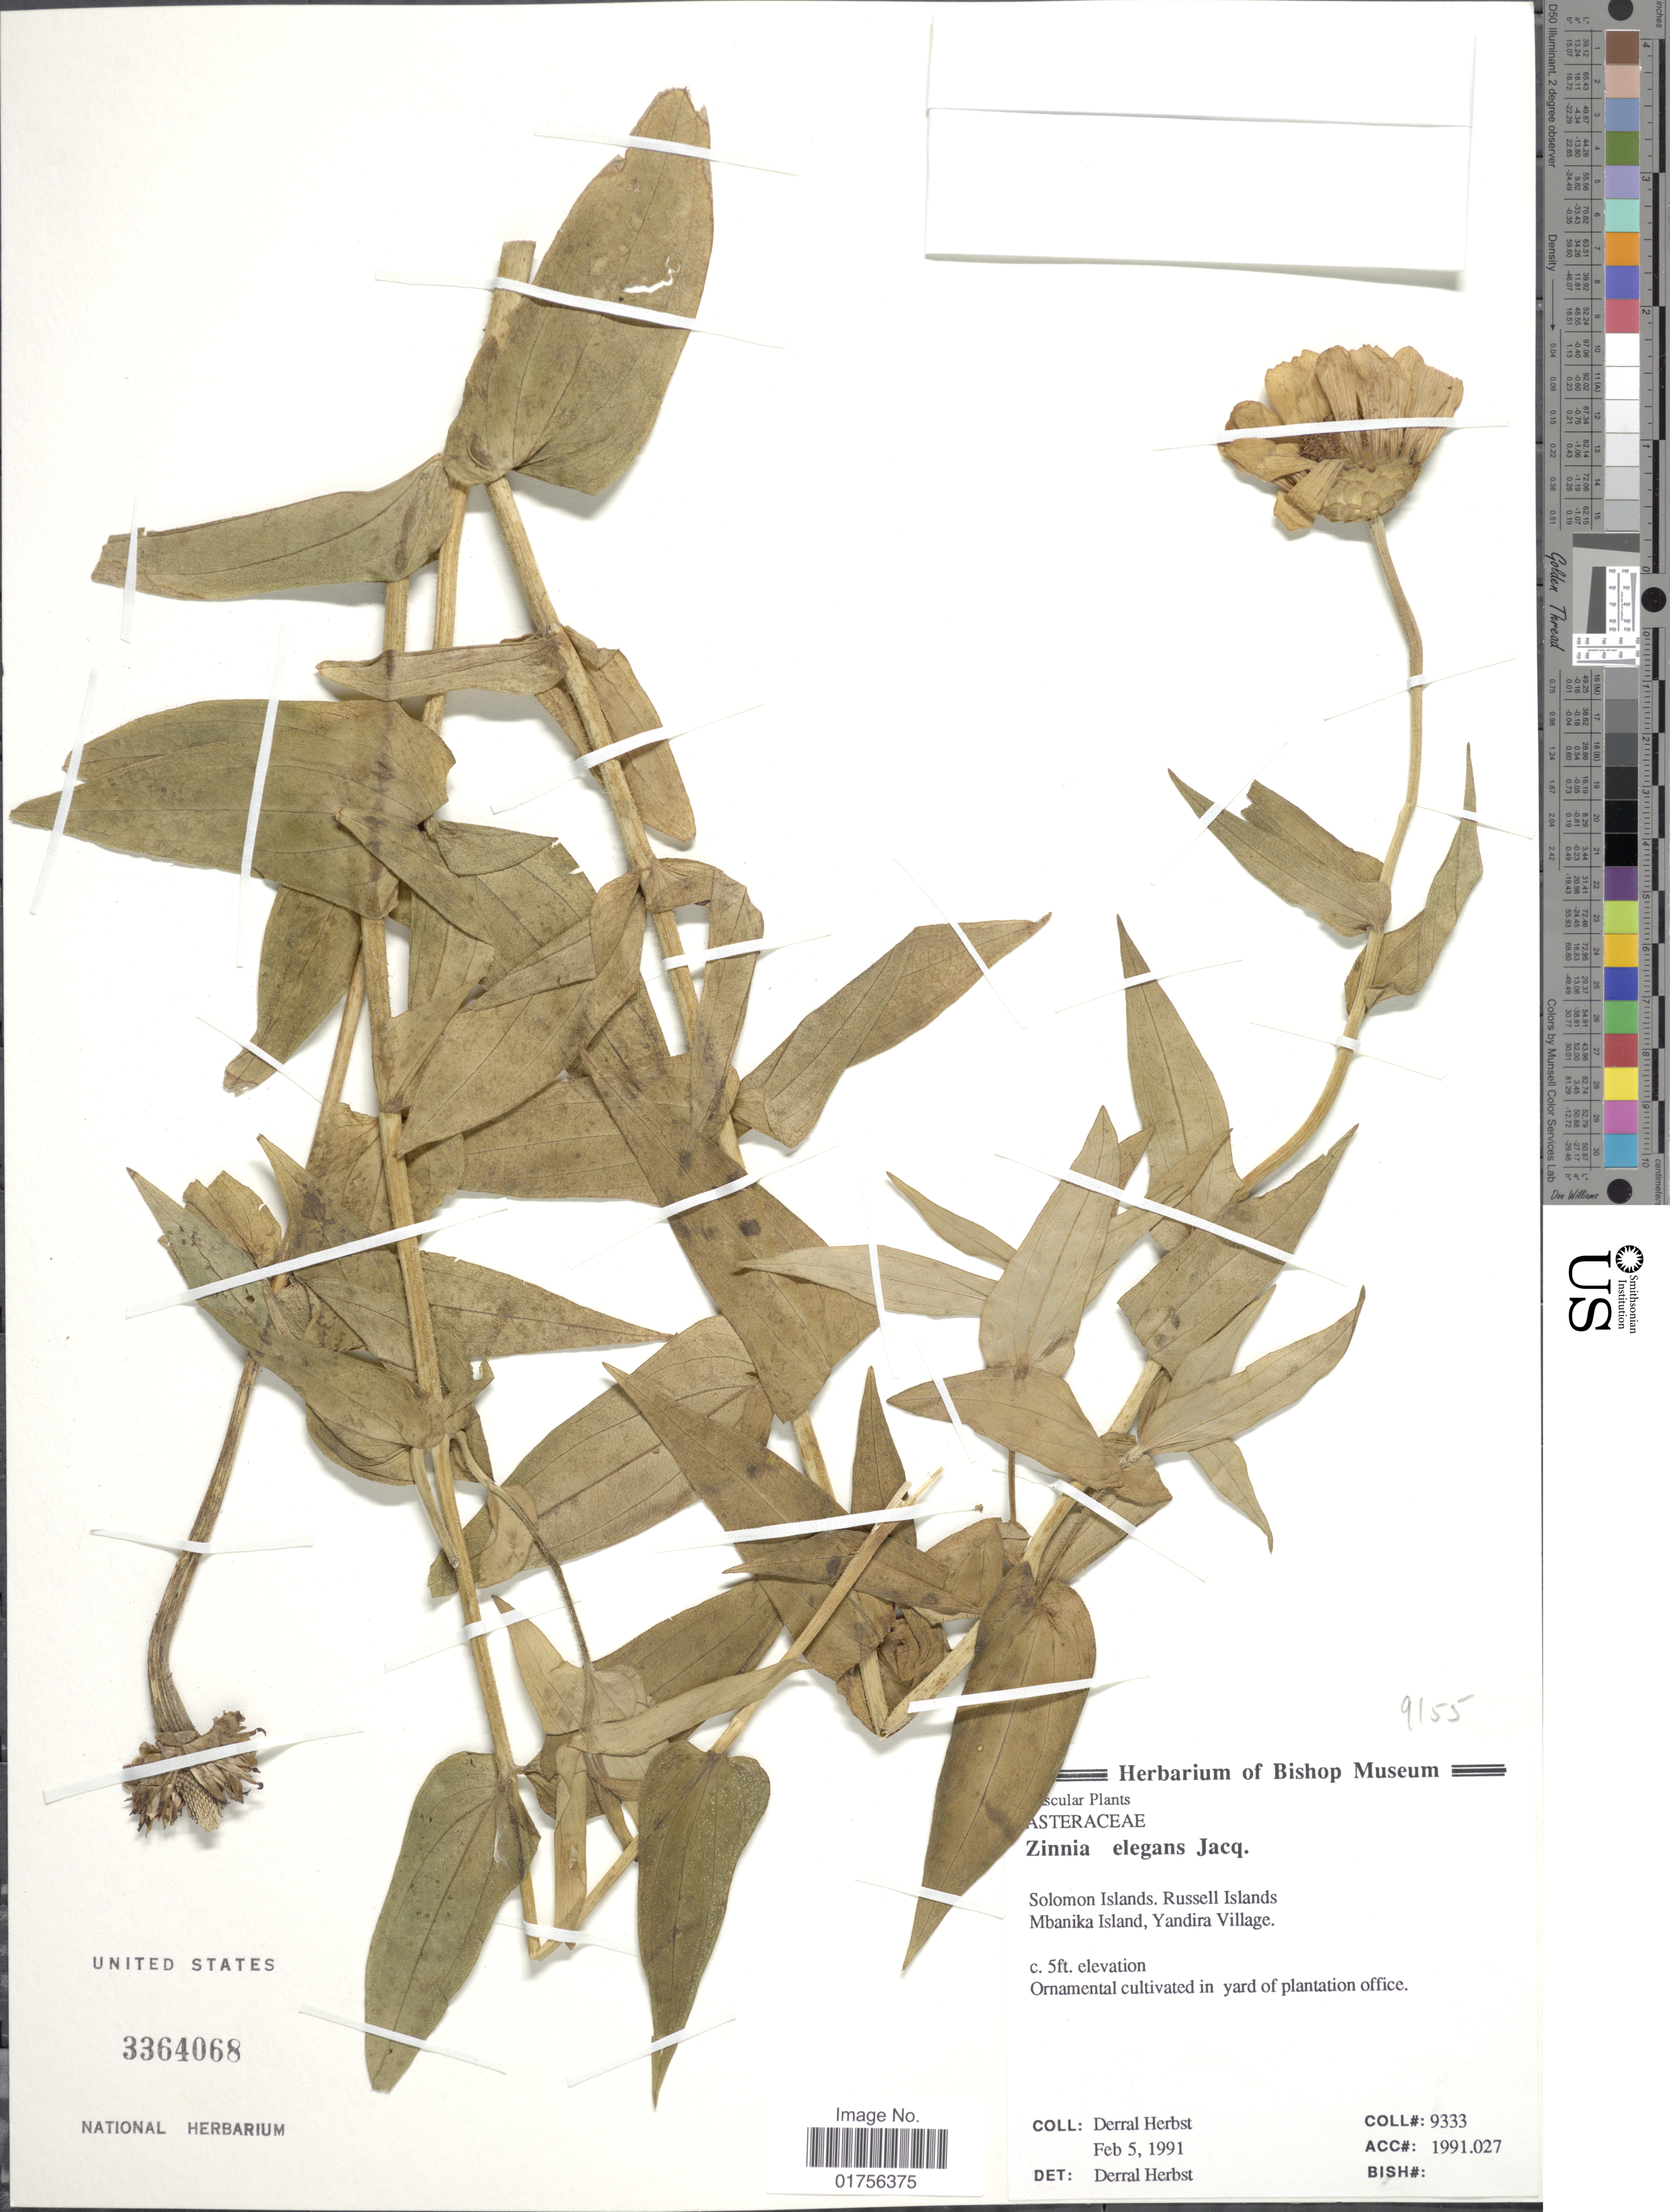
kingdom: Plantae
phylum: Tracheophyta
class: Magnoliopsida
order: Asterales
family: Asteraceae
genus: Zinnia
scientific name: Zinnia elegans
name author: Jacq.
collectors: D. R. Herbst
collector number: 9333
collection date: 1991-02-05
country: Solomon Islands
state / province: Solomon Islands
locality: Solomon Islands, Russell Islands, Mbanika Island, Yandira Village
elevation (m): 2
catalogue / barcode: US 3364068